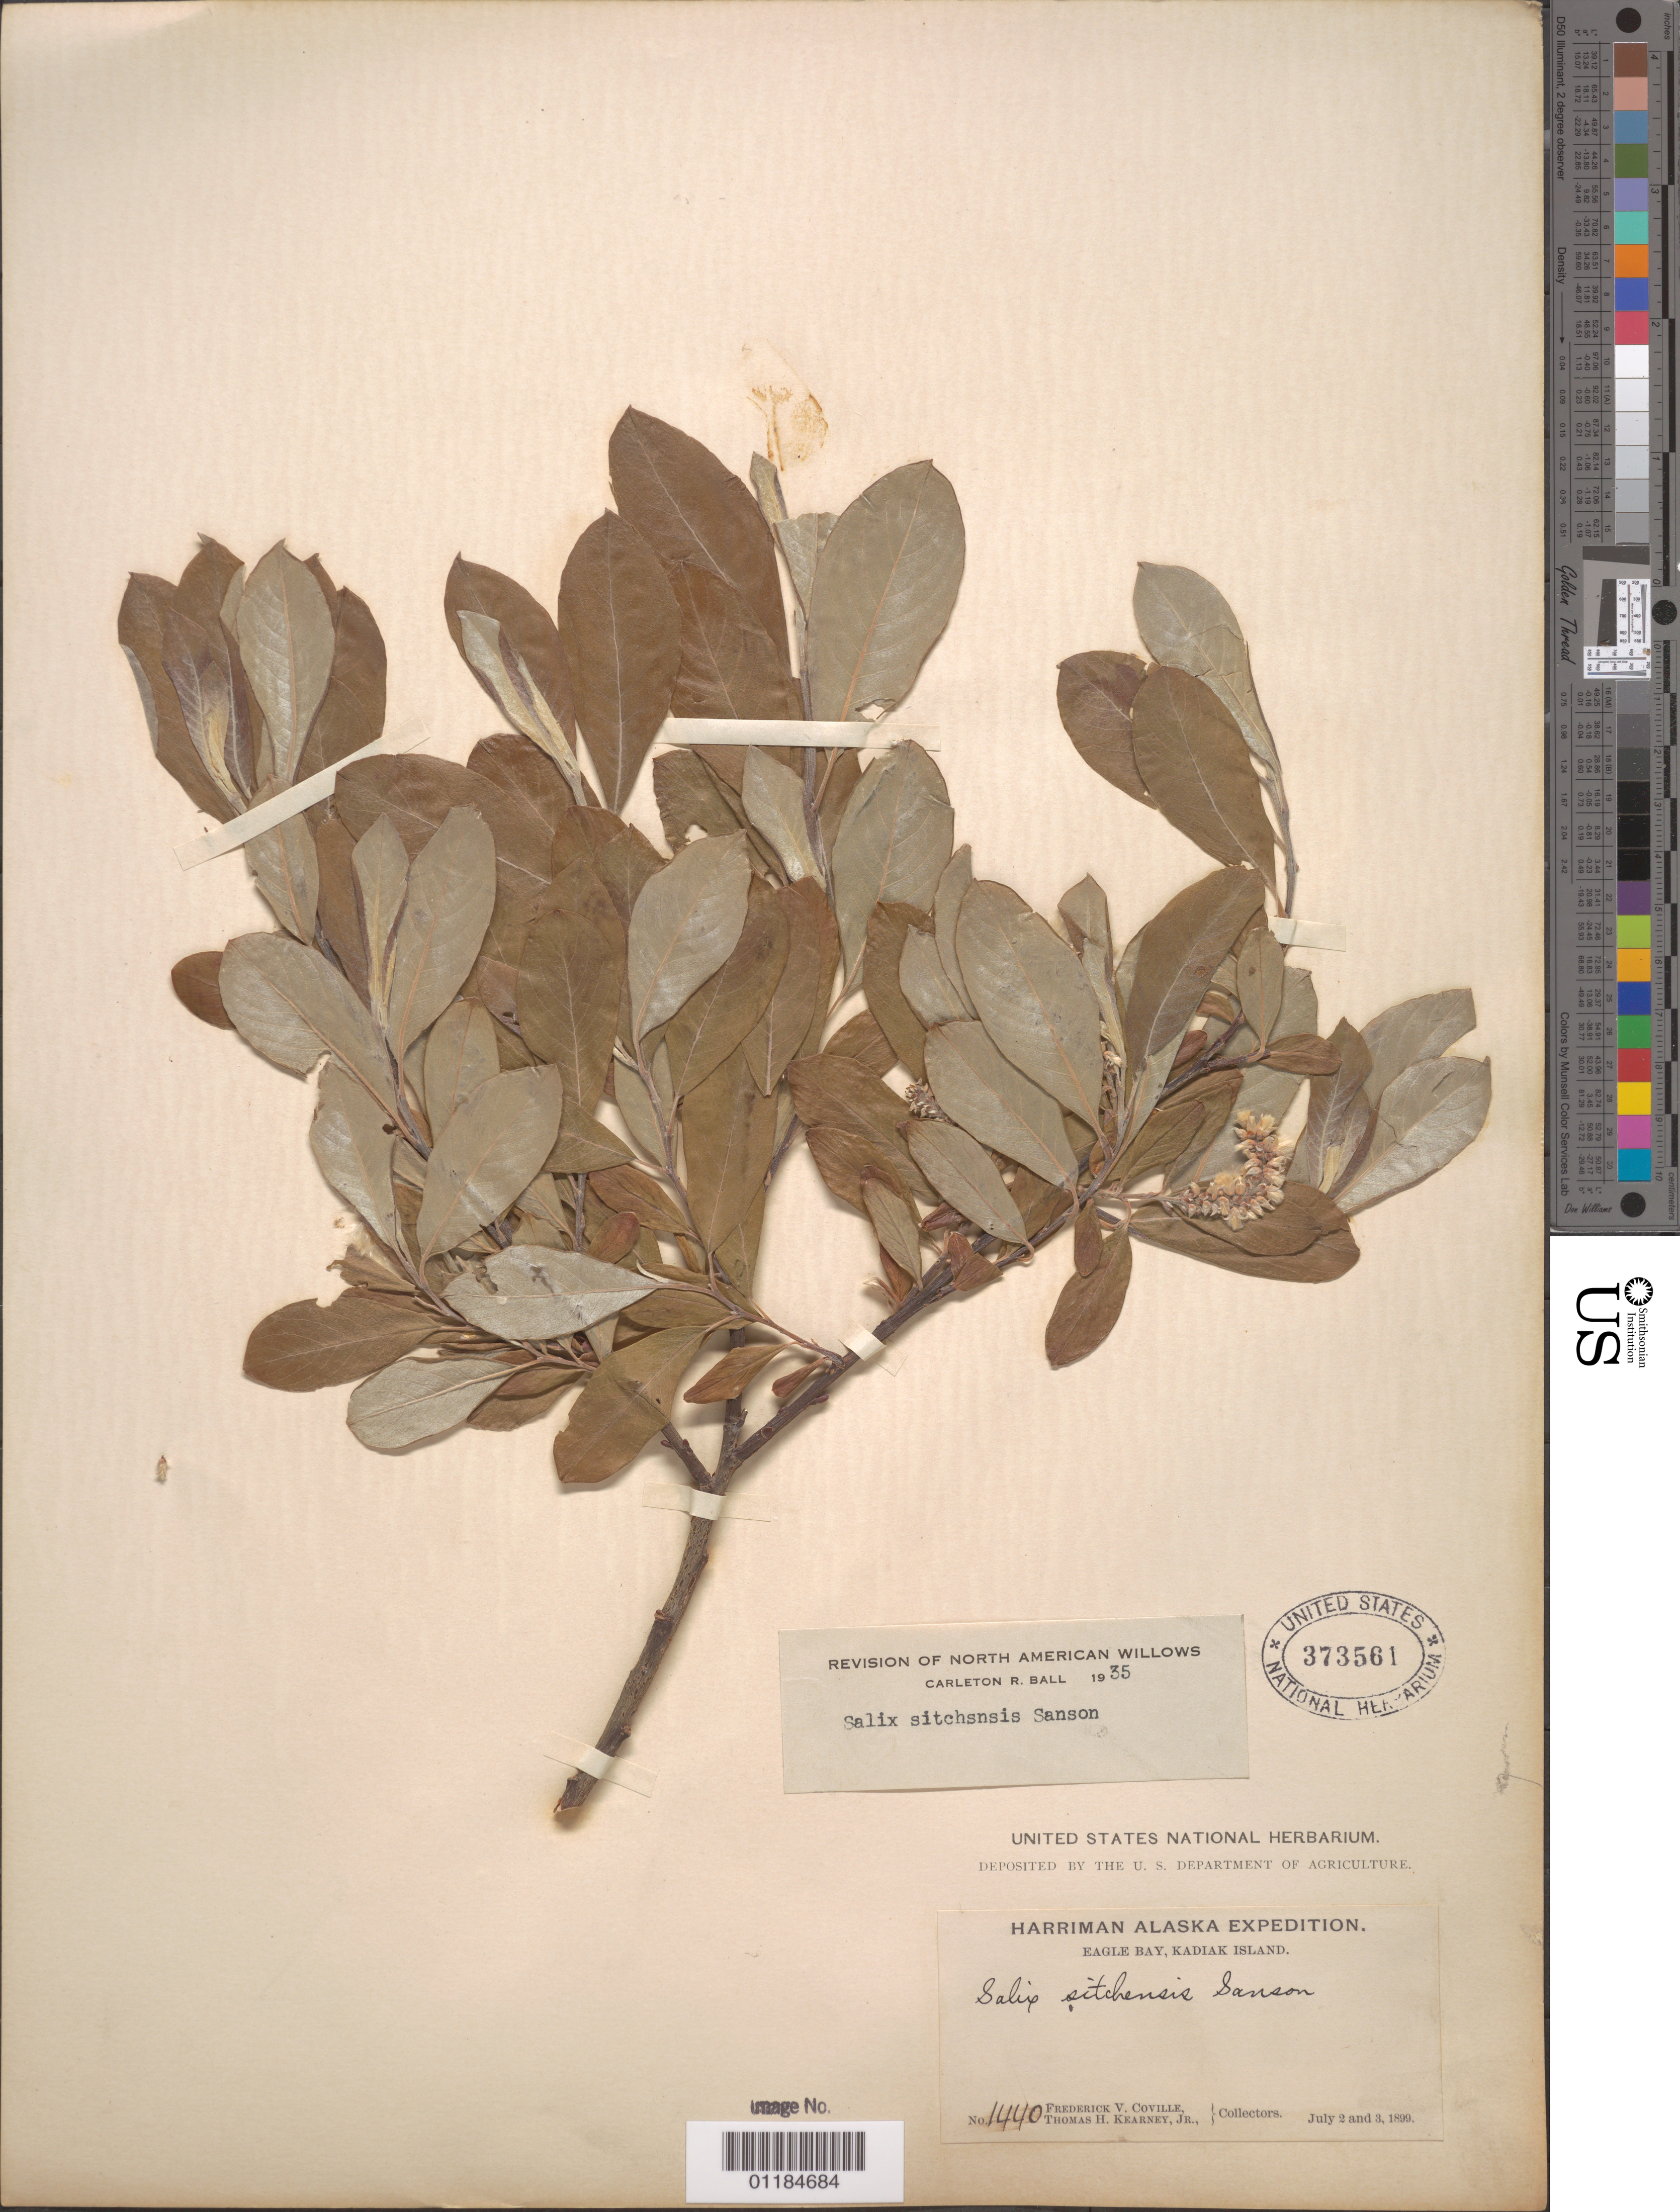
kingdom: Plantae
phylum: Tracheophyta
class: Magnoliopsida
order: Malpighiales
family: Salicaceae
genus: Salix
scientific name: Salix sitchensis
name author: Sanson ex Bong.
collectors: F. V. Coville & T. H. Kearney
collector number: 1440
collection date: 1899-07-02,1899-07-03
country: United States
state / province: Alaska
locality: Eagle Bay, Kadiak Island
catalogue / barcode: US 373561